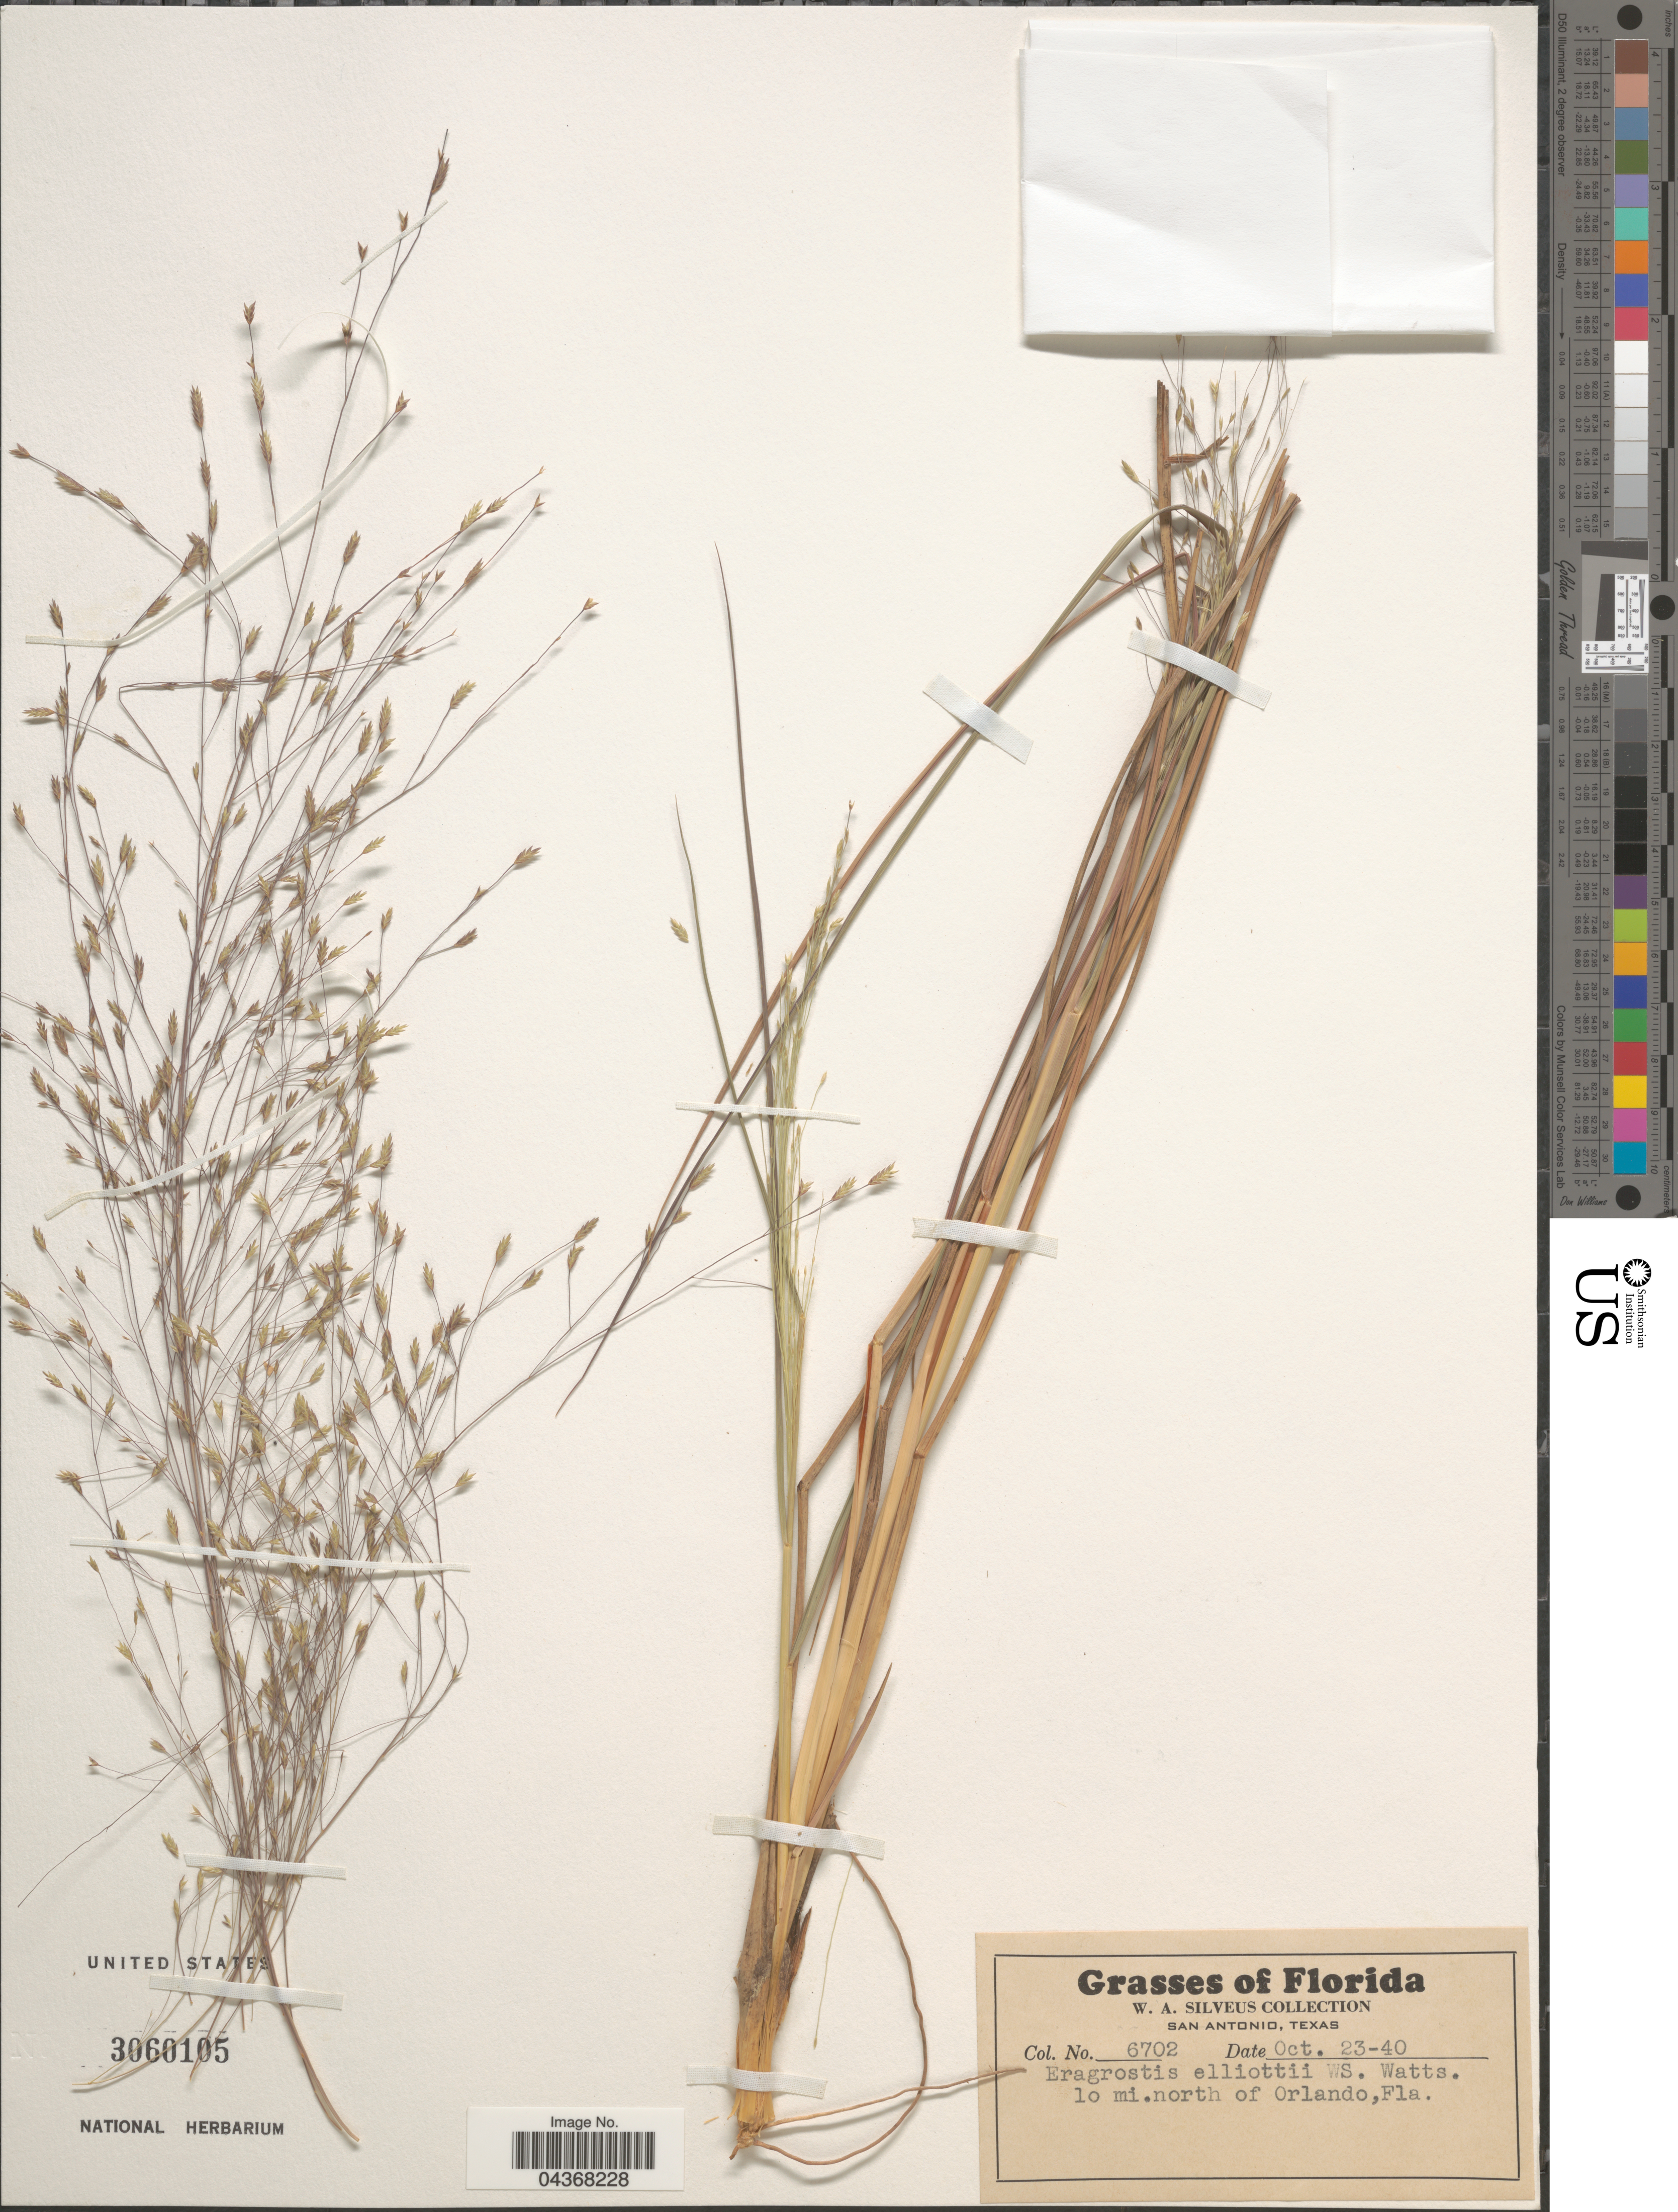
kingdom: Plantae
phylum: Tracheophyta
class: Liliopsida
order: Poales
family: Poaceae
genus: Eragrostis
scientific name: Eragrostis elliottii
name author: S. Watson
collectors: W. Silveus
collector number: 6702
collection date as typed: Transcribed d/m/y: 23/10/40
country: United States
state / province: Florida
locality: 10 mi. north of Orlando.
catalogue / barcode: US 3060105